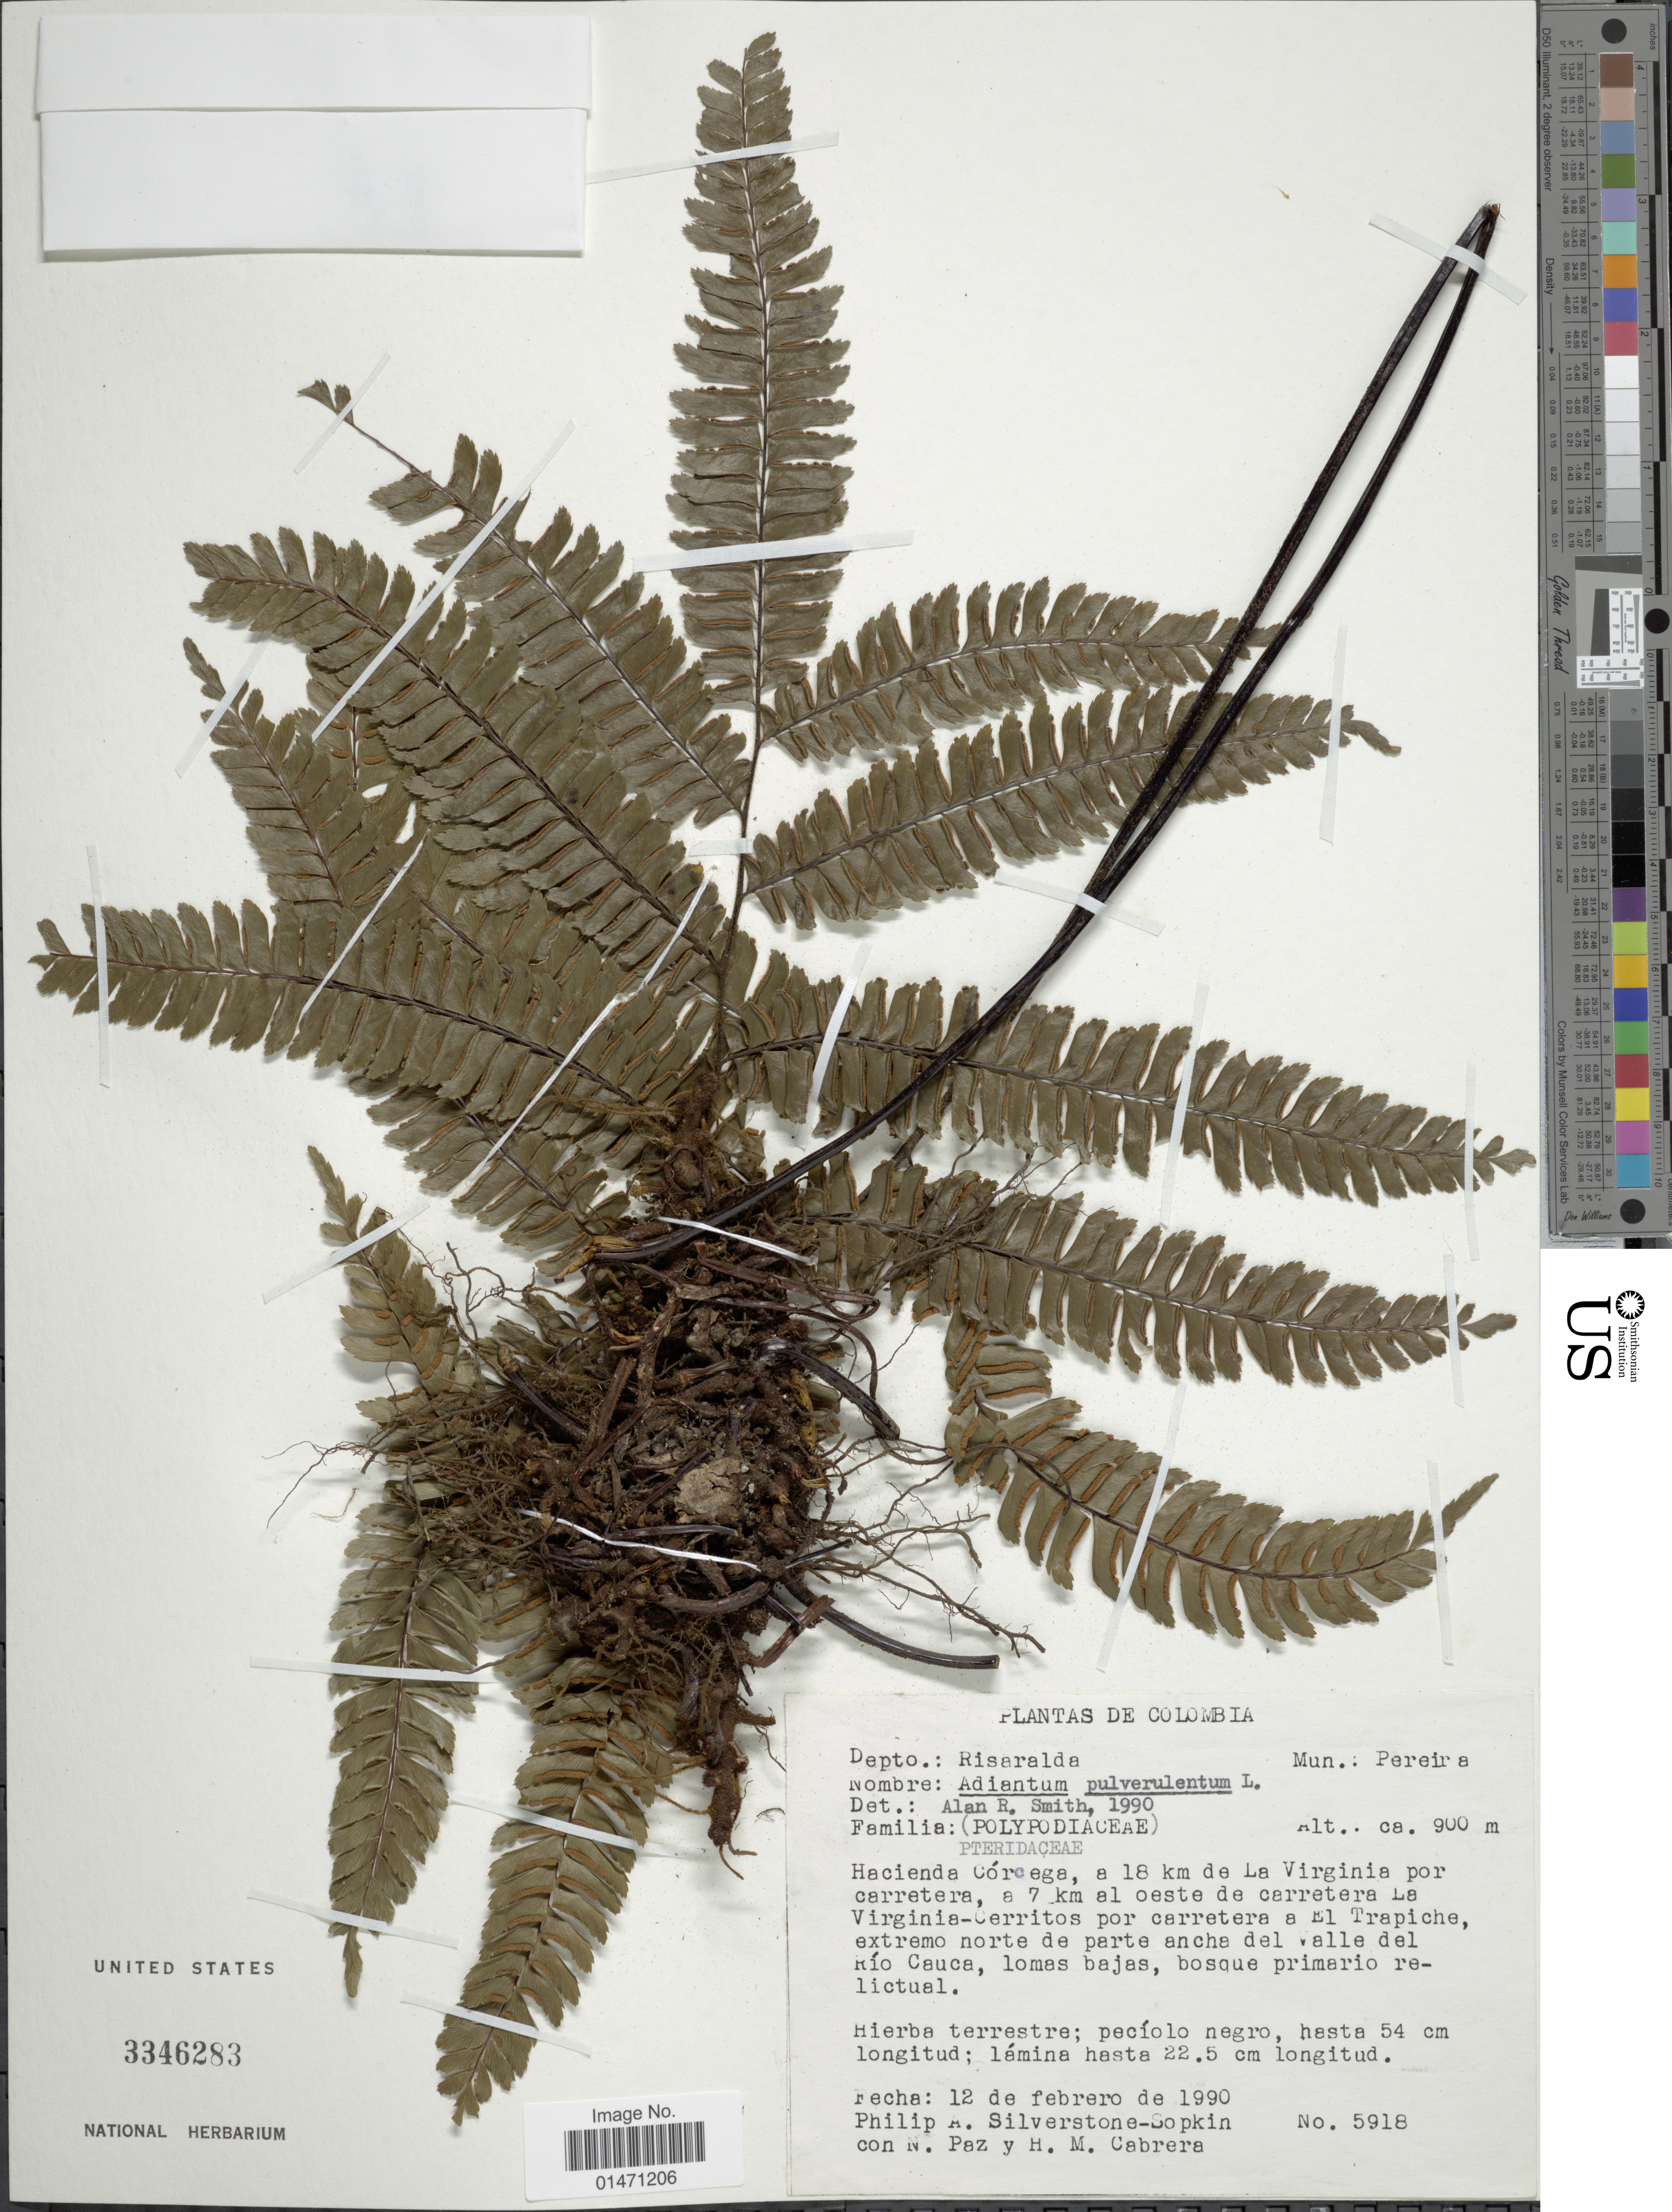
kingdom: Plantae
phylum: Tracheophyta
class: Polypodiopsida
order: Polypodiales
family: Pteridaceae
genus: Adiantum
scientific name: Adiantum pulverulentum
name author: L.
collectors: P. A. Silverstone-Sopkin, N. Paz & H. Cabrera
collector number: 5918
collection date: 1990-02-12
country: Colombia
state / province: Risaralda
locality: Depto: Risaralda, Mun.: Pereira, hacienda corcega, a 18km de La Virginia por carretera, a 7km al oeste de carretera La Virginia-Cerritos por carretera a El Trapiche, extremo norte de parte ancha del valle del Rio cauca, lomas bajas, bosque primario relictual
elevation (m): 900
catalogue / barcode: US 3346283